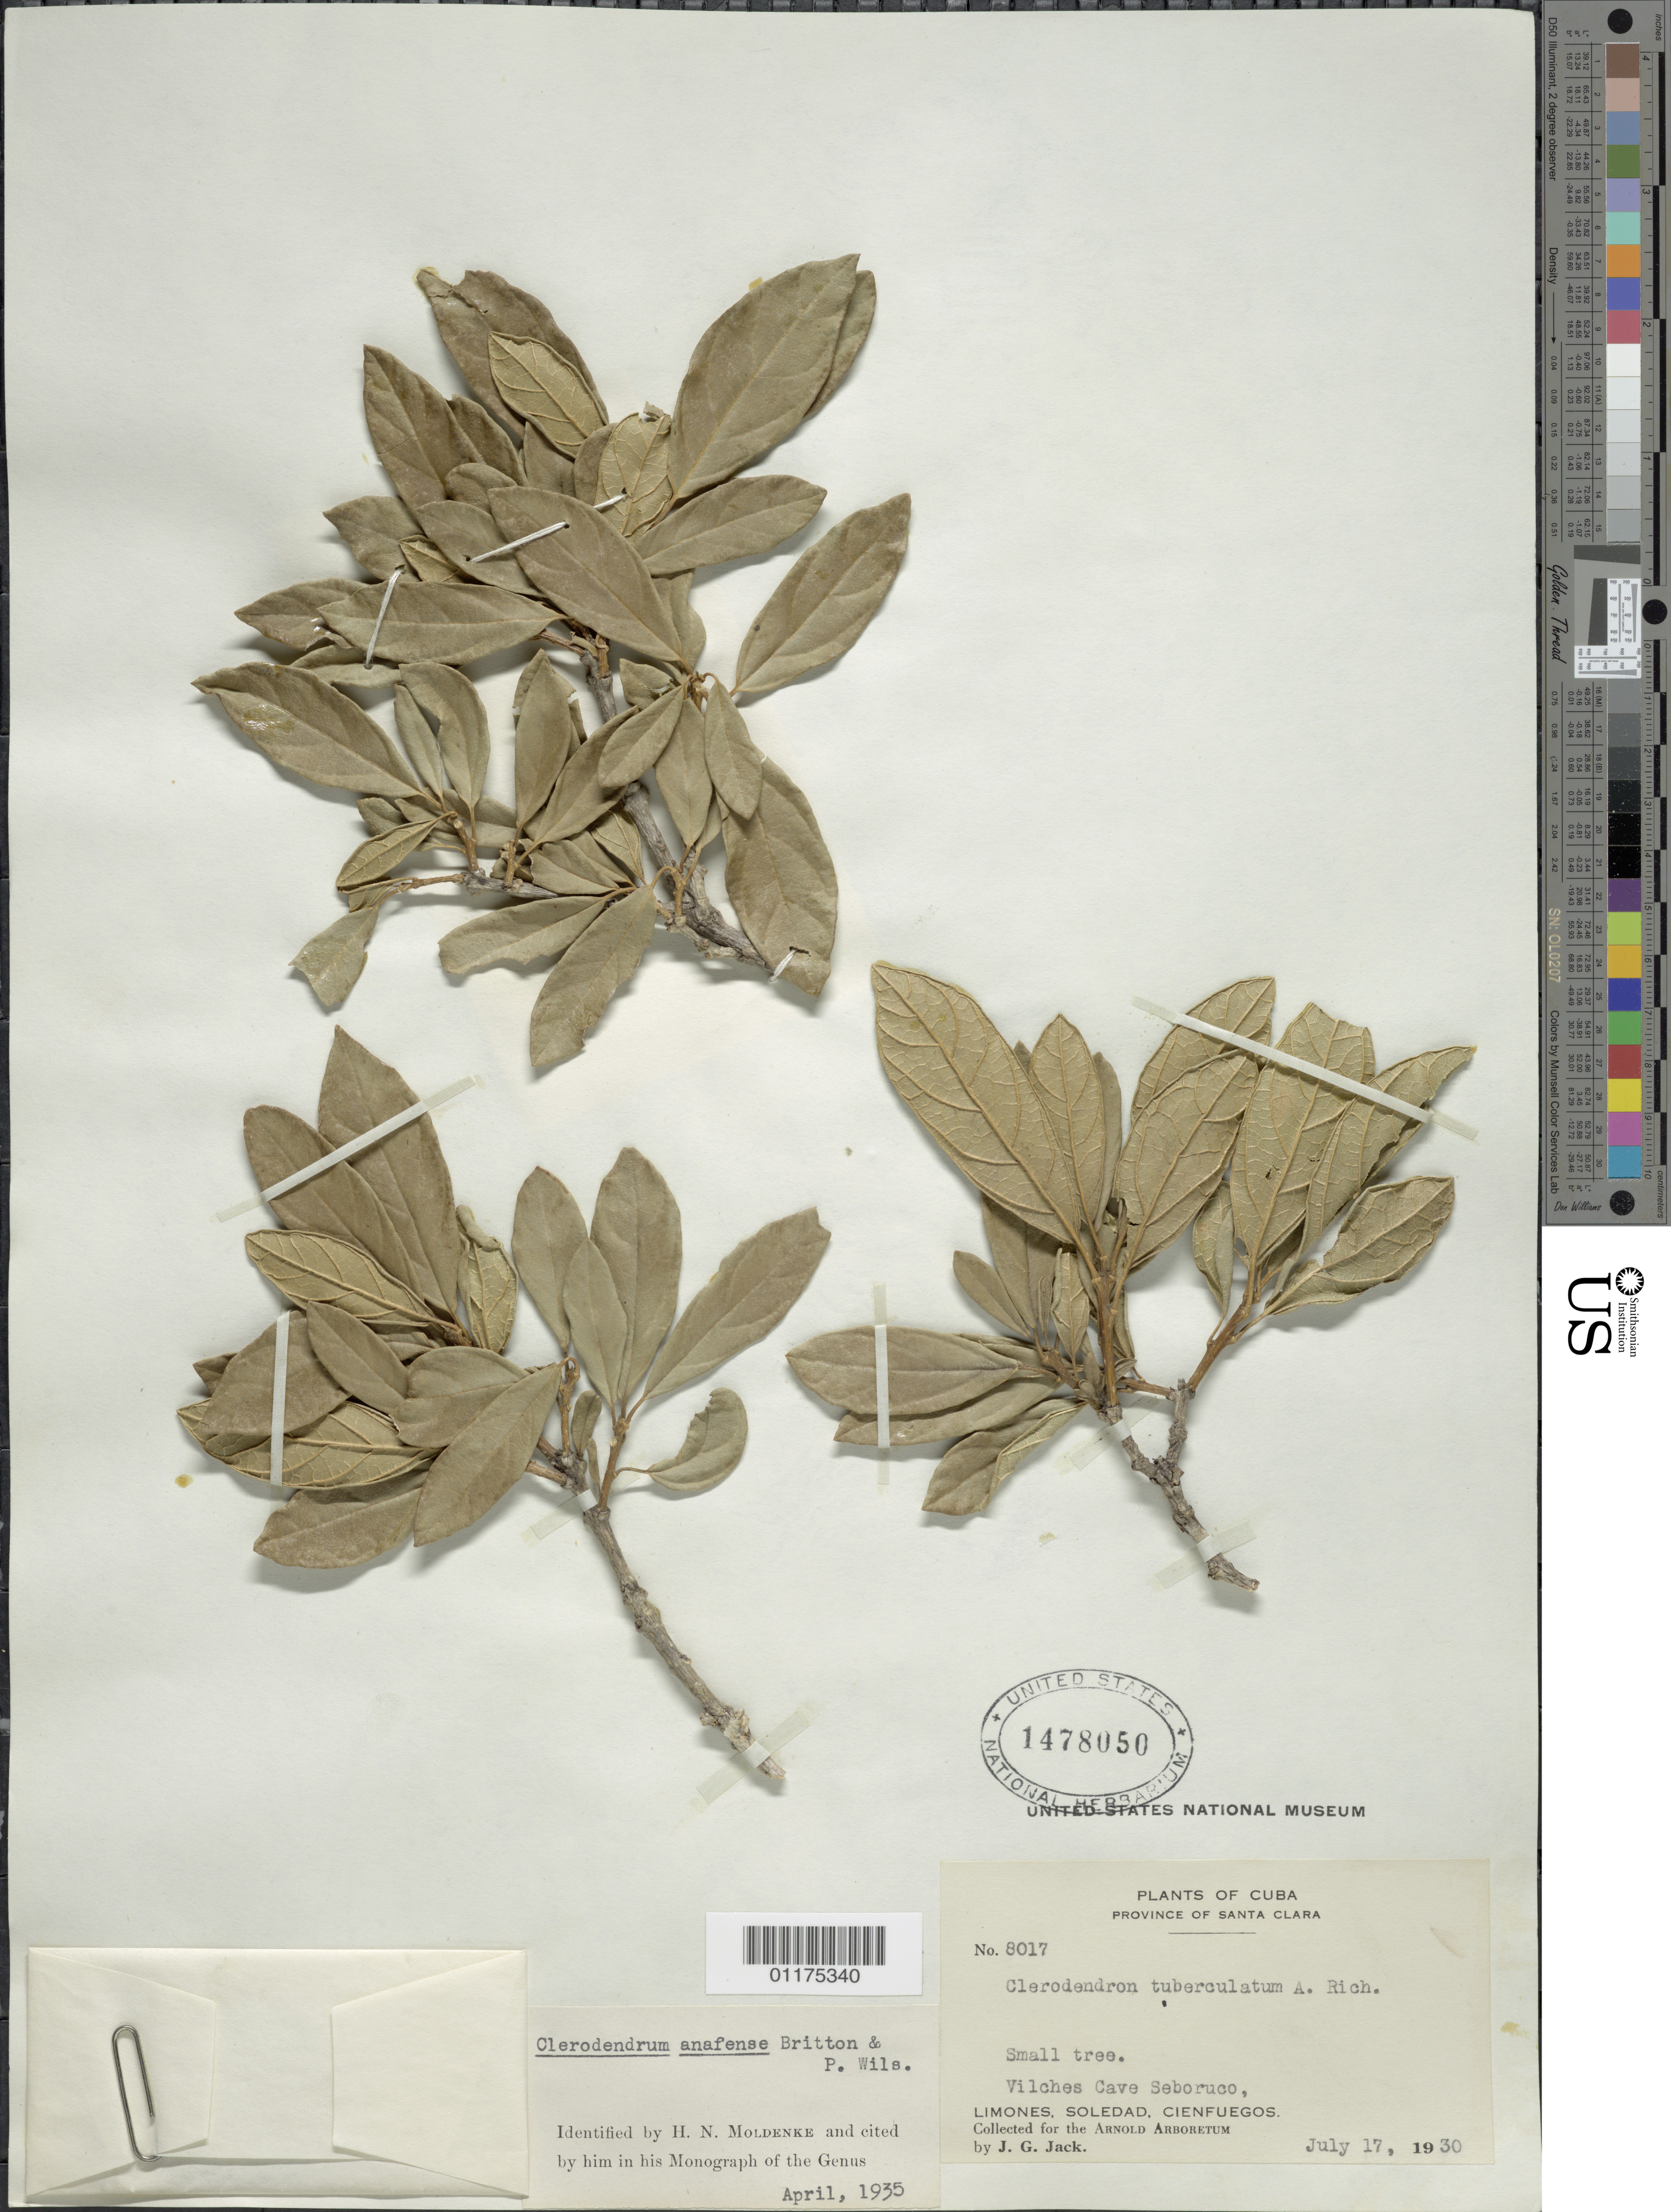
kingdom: Plantae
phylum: Tracheophyta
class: Magnoliopsida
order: Lamiales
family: Lamiaceae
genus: Clerodendrum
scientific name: Clerodendrum anafense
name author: Britton & P. Wilson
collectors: J. G. Jack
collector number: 8017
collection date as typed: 17 Jun 1930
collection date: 1930-06-17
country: Cuba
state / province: Cienfuegos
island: Cuba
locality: Limones, Soledad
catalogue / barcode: US 1478050